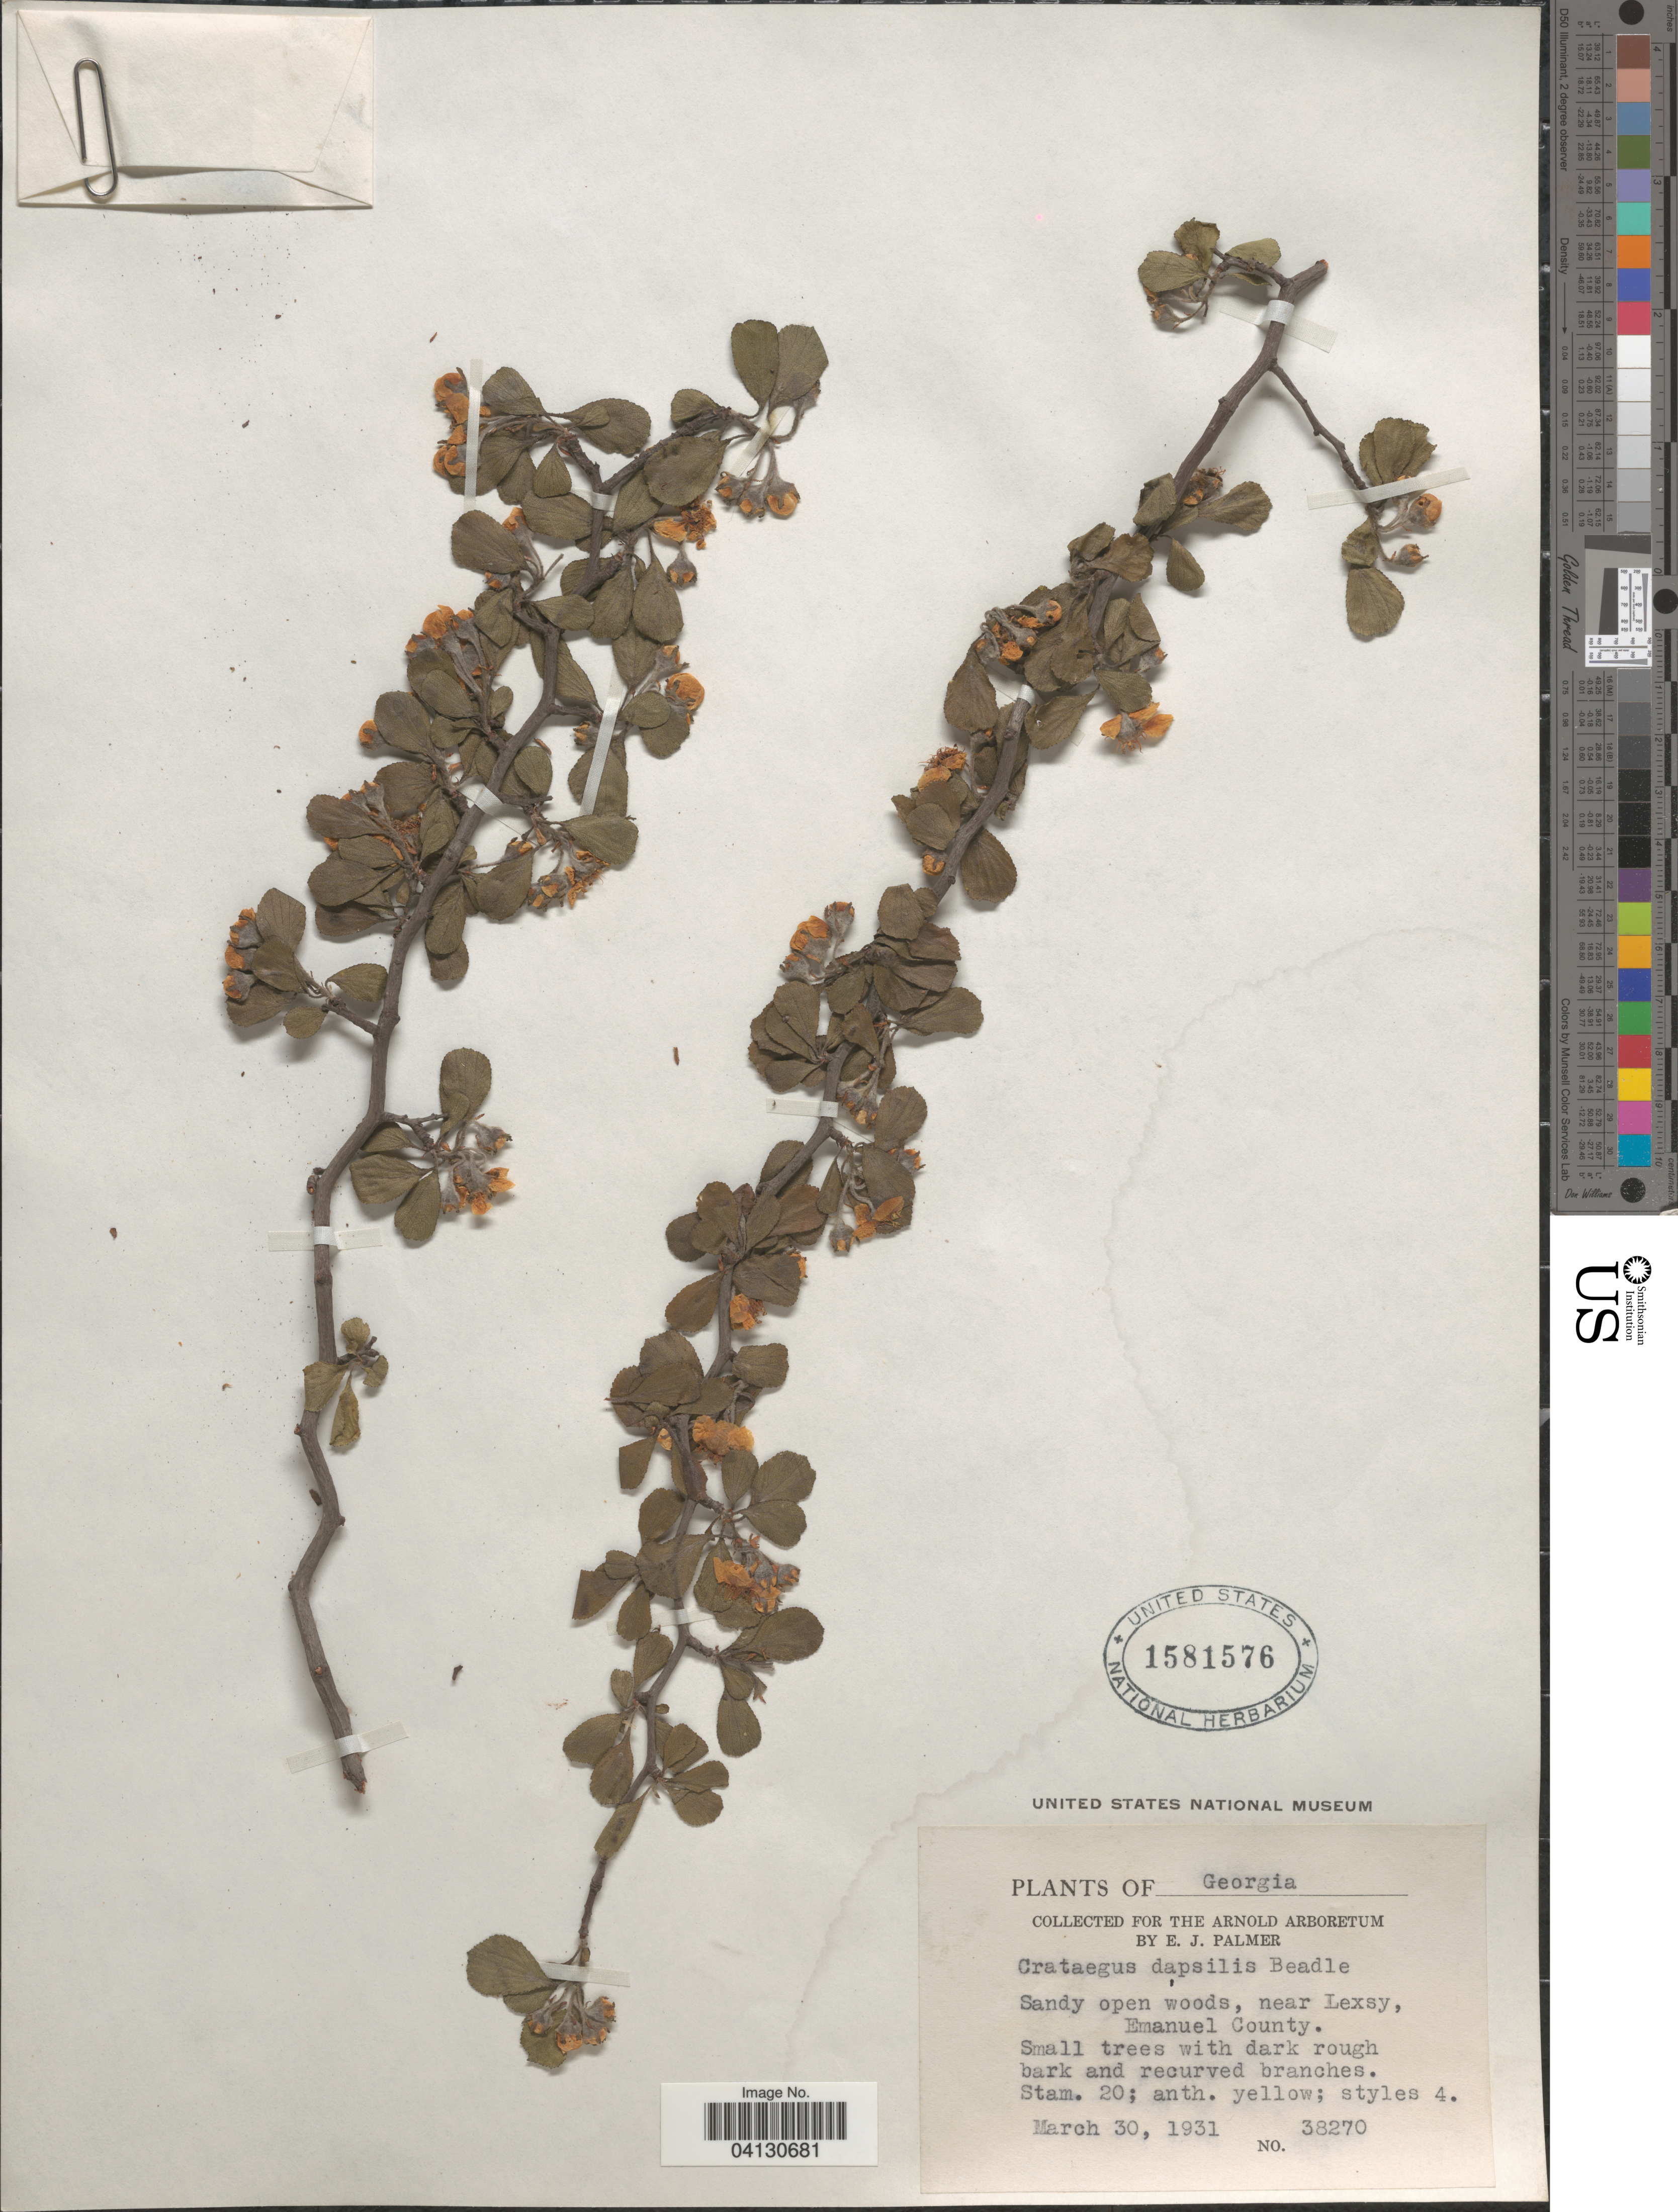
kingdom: Plantae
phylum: Tracheophyta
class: Magnoliopsida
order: Rosales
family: Rosaceae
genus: Crataegus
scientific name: Crataegus dapsilis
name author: Beadle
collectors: E. J. Palmer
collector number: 38270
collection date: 1931-03-30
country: United States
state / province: Georgia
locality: Near Lexsy, Emanuel County.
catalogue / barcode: US 1581576